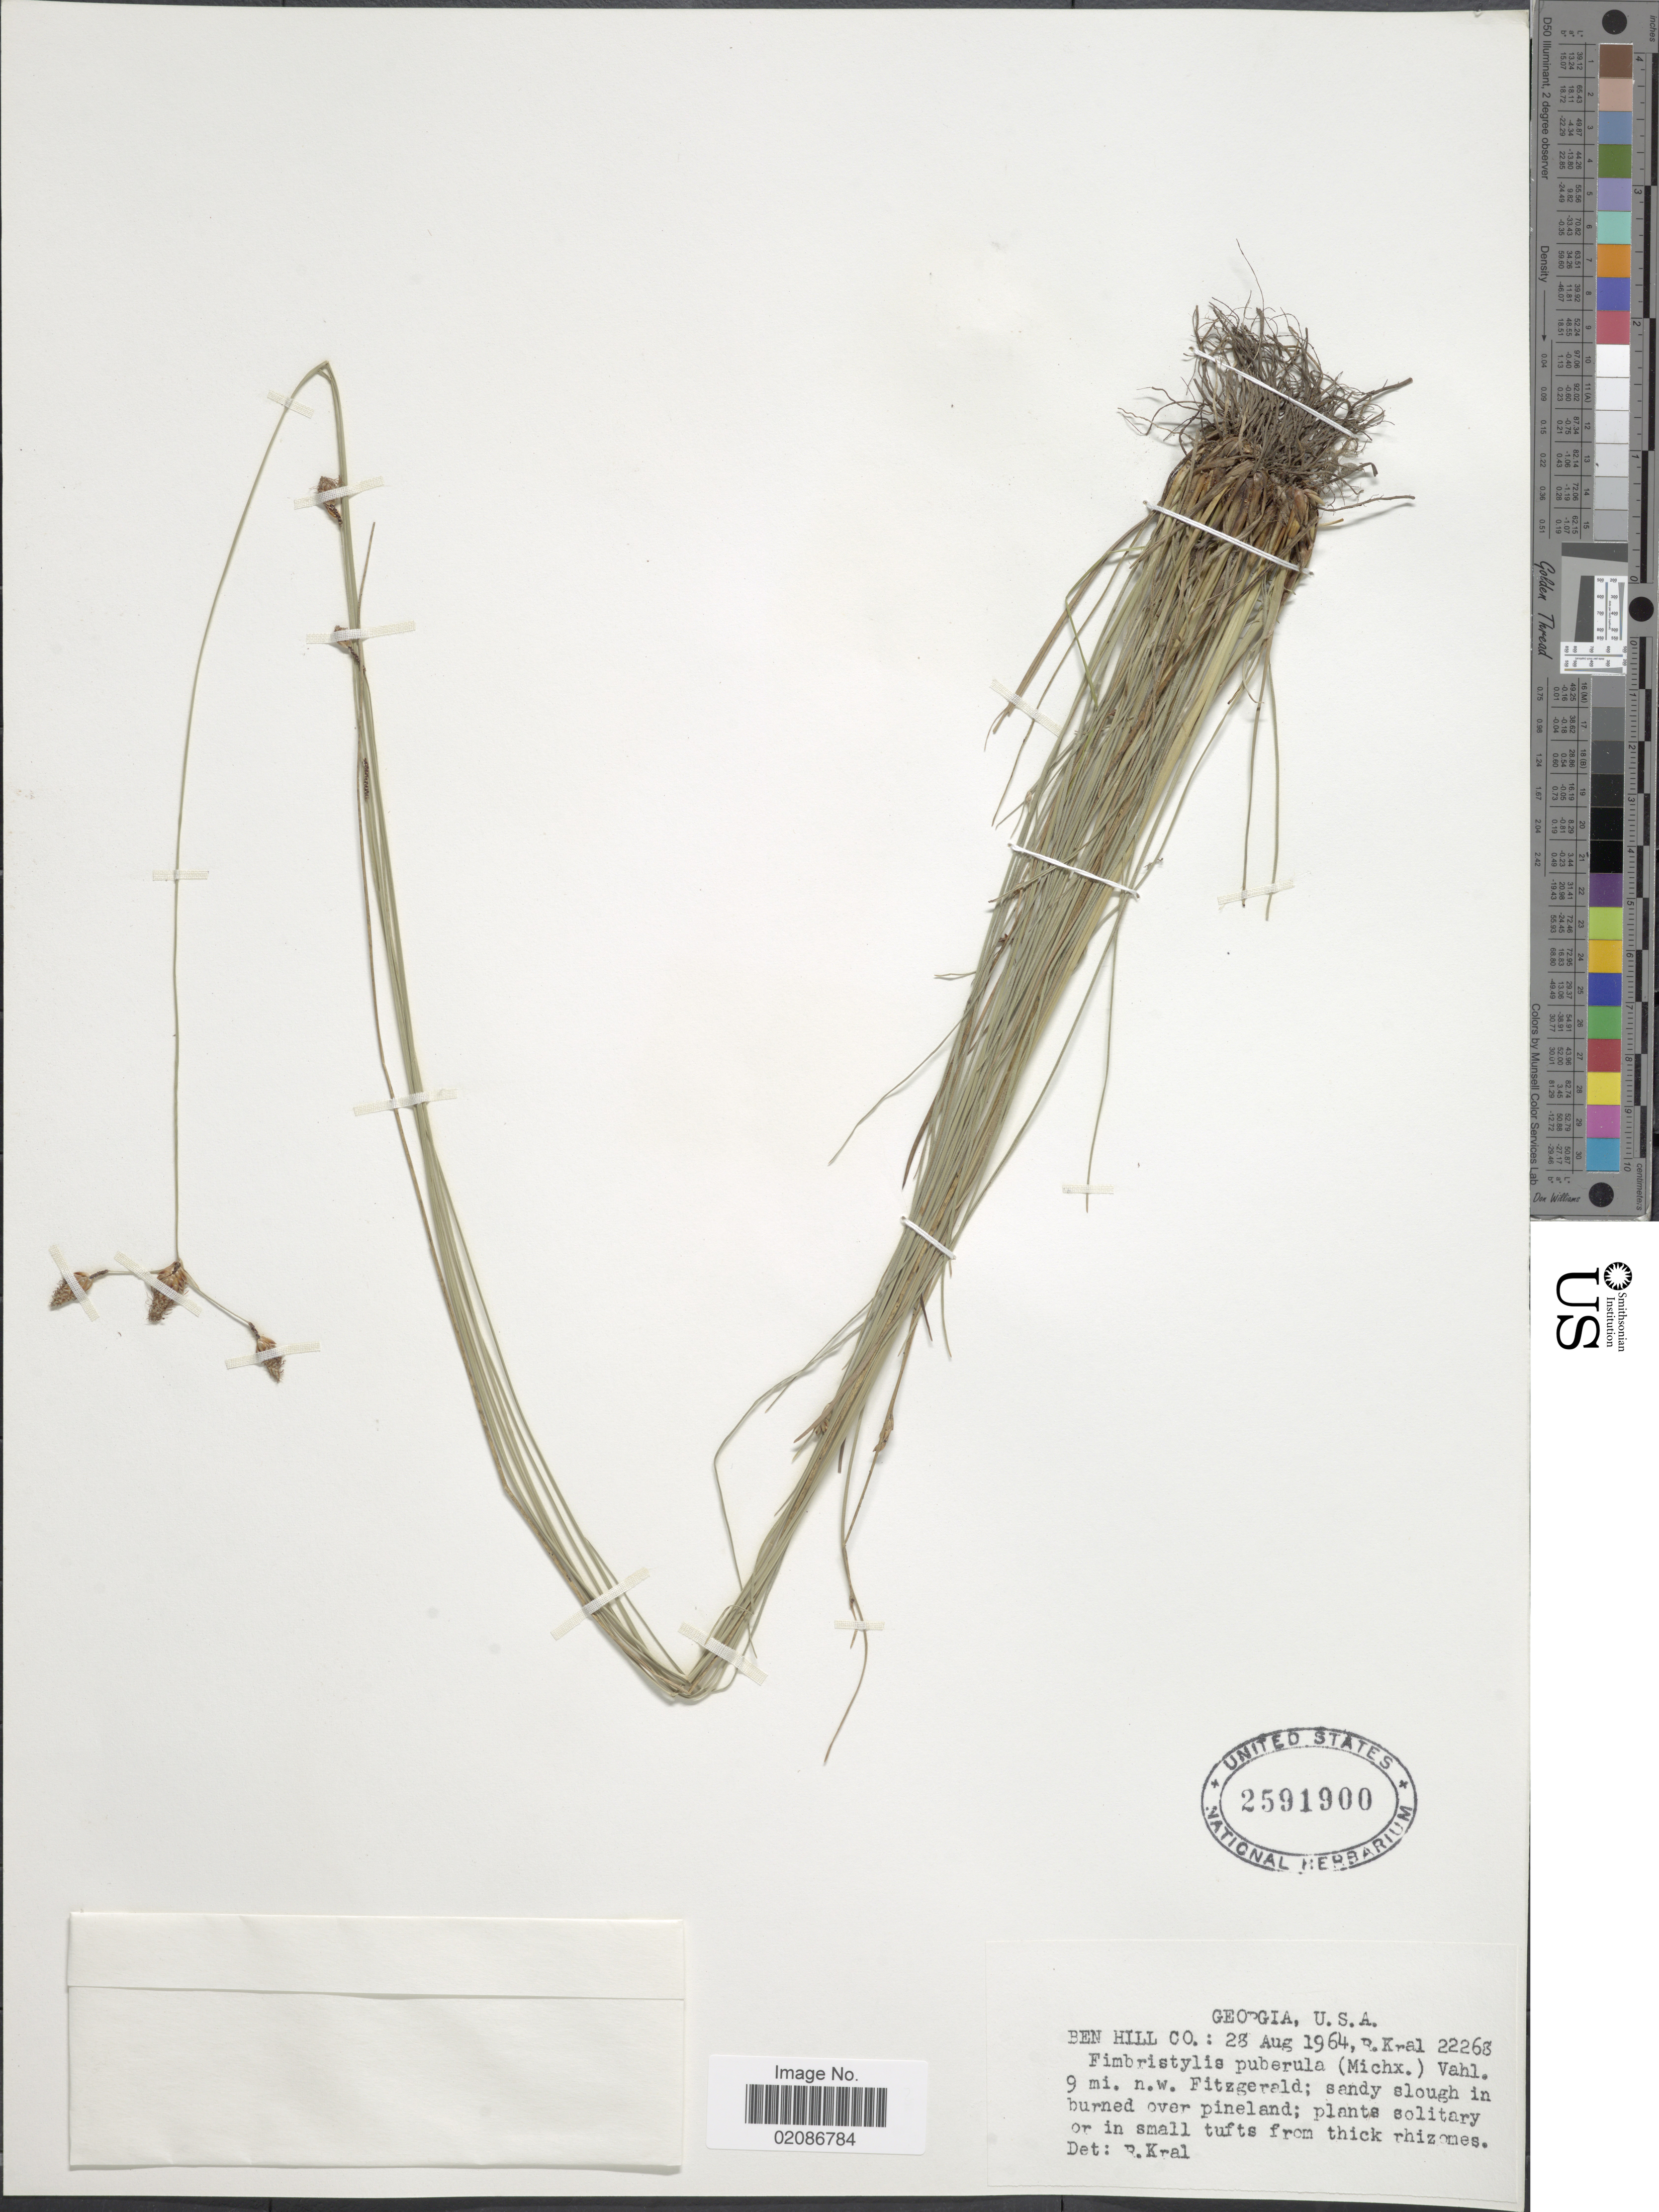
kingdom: Plantae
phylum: Tracheophyta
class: Liliopsida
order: Poales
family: Cyperaceae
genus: Fimbristylis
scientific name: Fimbristylis puberula var. puberula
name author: (Michx.) Vahl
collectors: R. Kral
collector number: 22268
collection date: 1964-08-28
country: United States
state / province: Georgia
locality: U.S.A. Ben Hill Co.: 9 mi. n.w. Fitzgerald; sandy slough in burned over pineland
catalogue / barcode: US 2591900